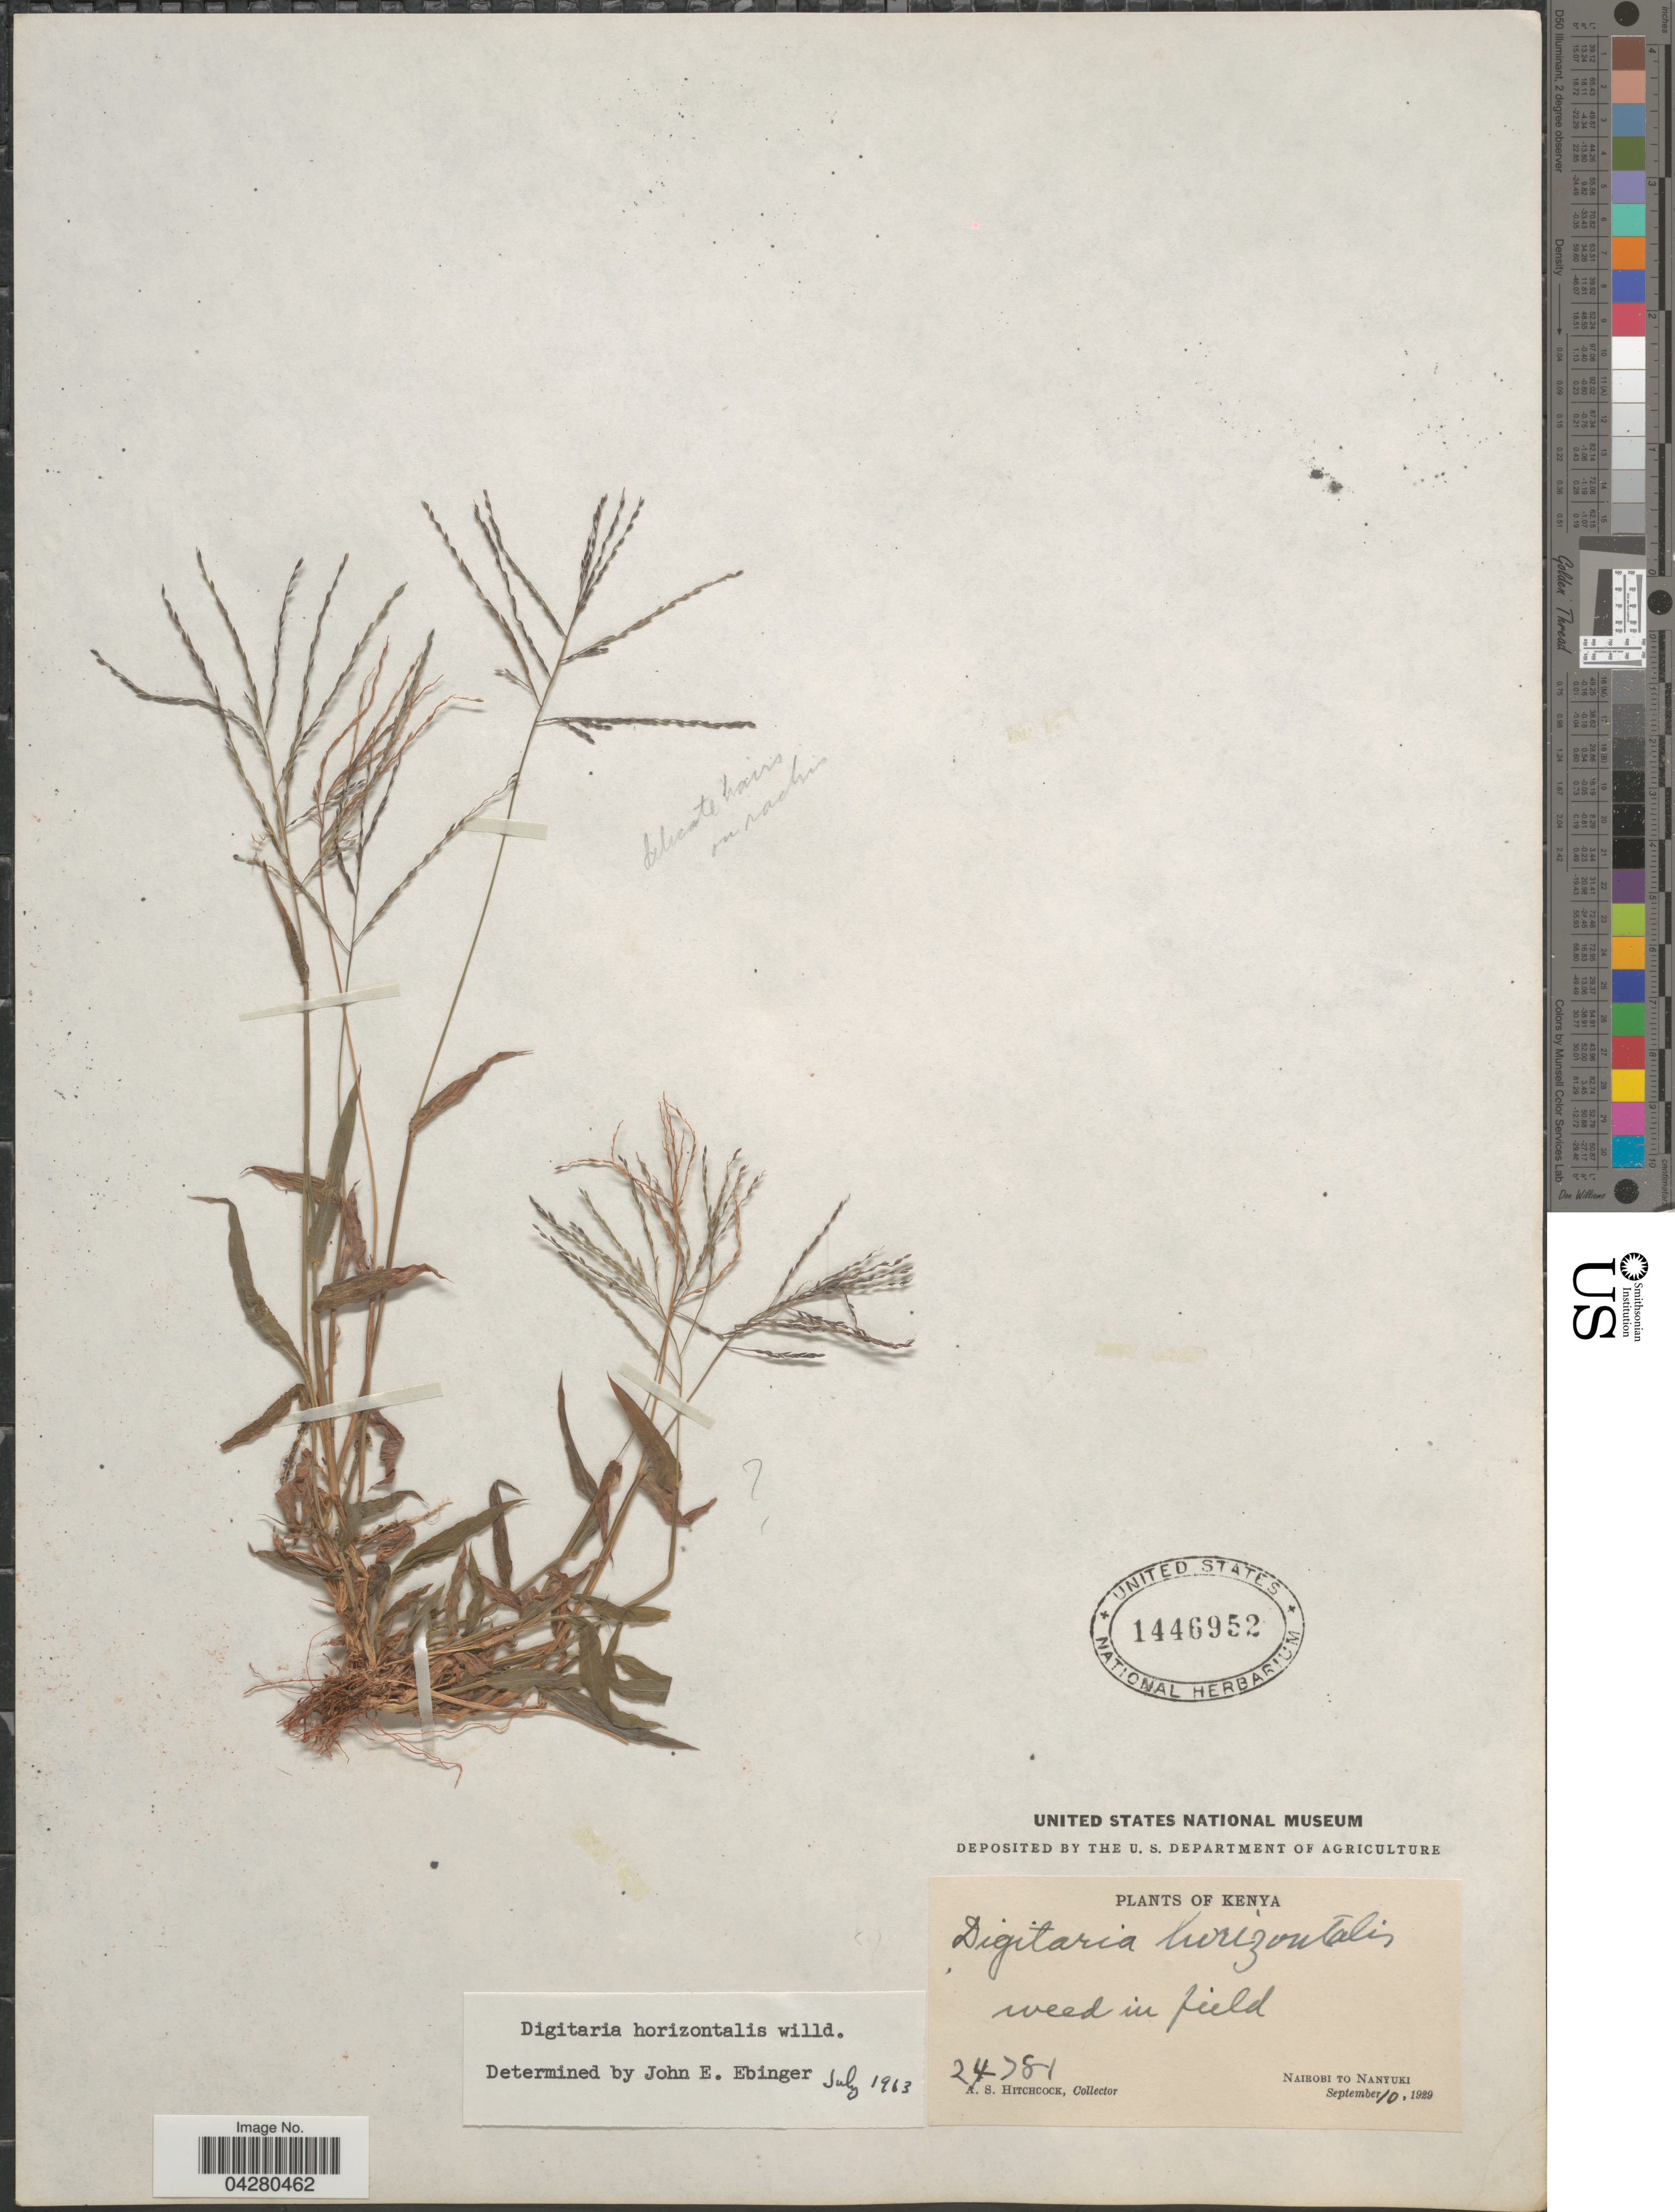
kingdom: Plantae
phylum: Tracheophyta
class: Liliopsida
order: Poales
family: Poaceae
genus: Digitaria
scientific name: Digitaria horizontalis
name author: Willd.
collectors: A. S. Hitchcock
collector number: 24781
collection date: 1929-09-10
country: Kenya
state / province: Nairobi Area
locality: Nairobi to Nanyuki.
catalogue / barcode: US 1446952